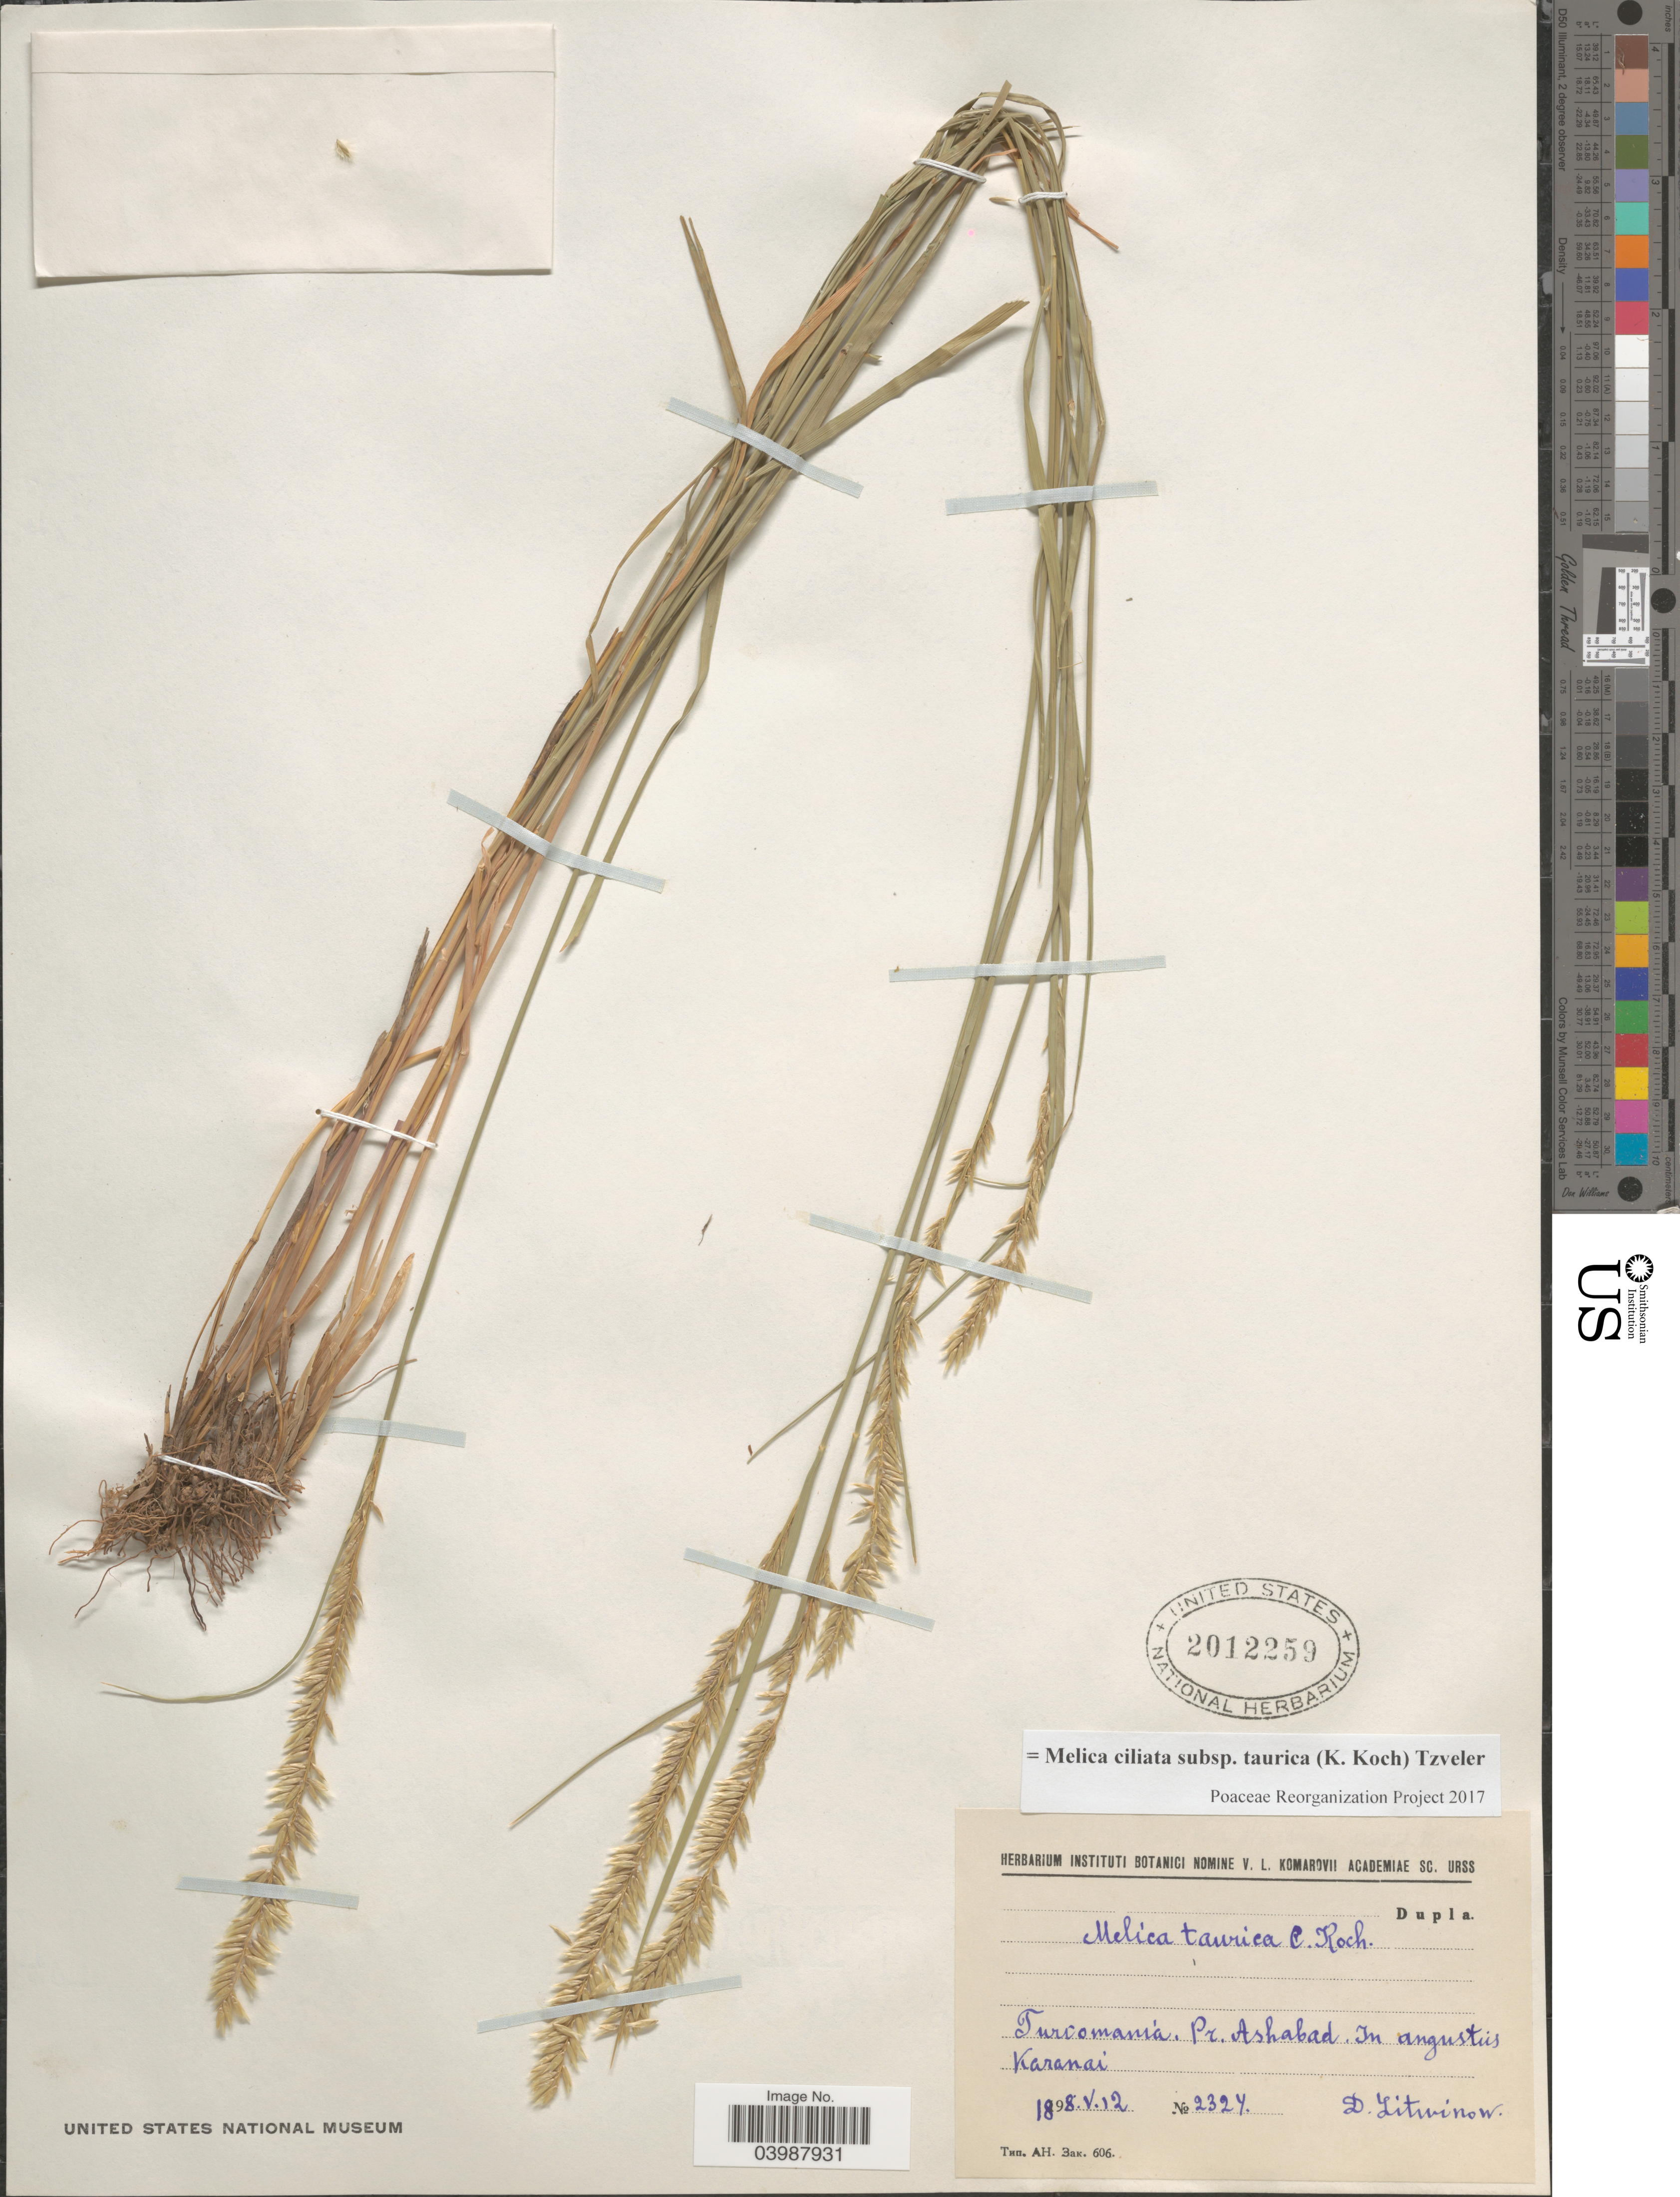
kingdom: Plantae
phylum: Tracheophyta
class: Liliopsida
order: Poales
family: Poaceae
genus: Melica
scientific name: Melica ciliata subsp. taurica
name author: (C. Koch) Tzvelev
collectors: D. Litwinow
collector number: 2324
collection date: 1898-05-12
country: Turkmenistan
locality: Turcomania. Pr. Ashabad. In angustus. Karanai.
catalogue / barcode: US 2012259